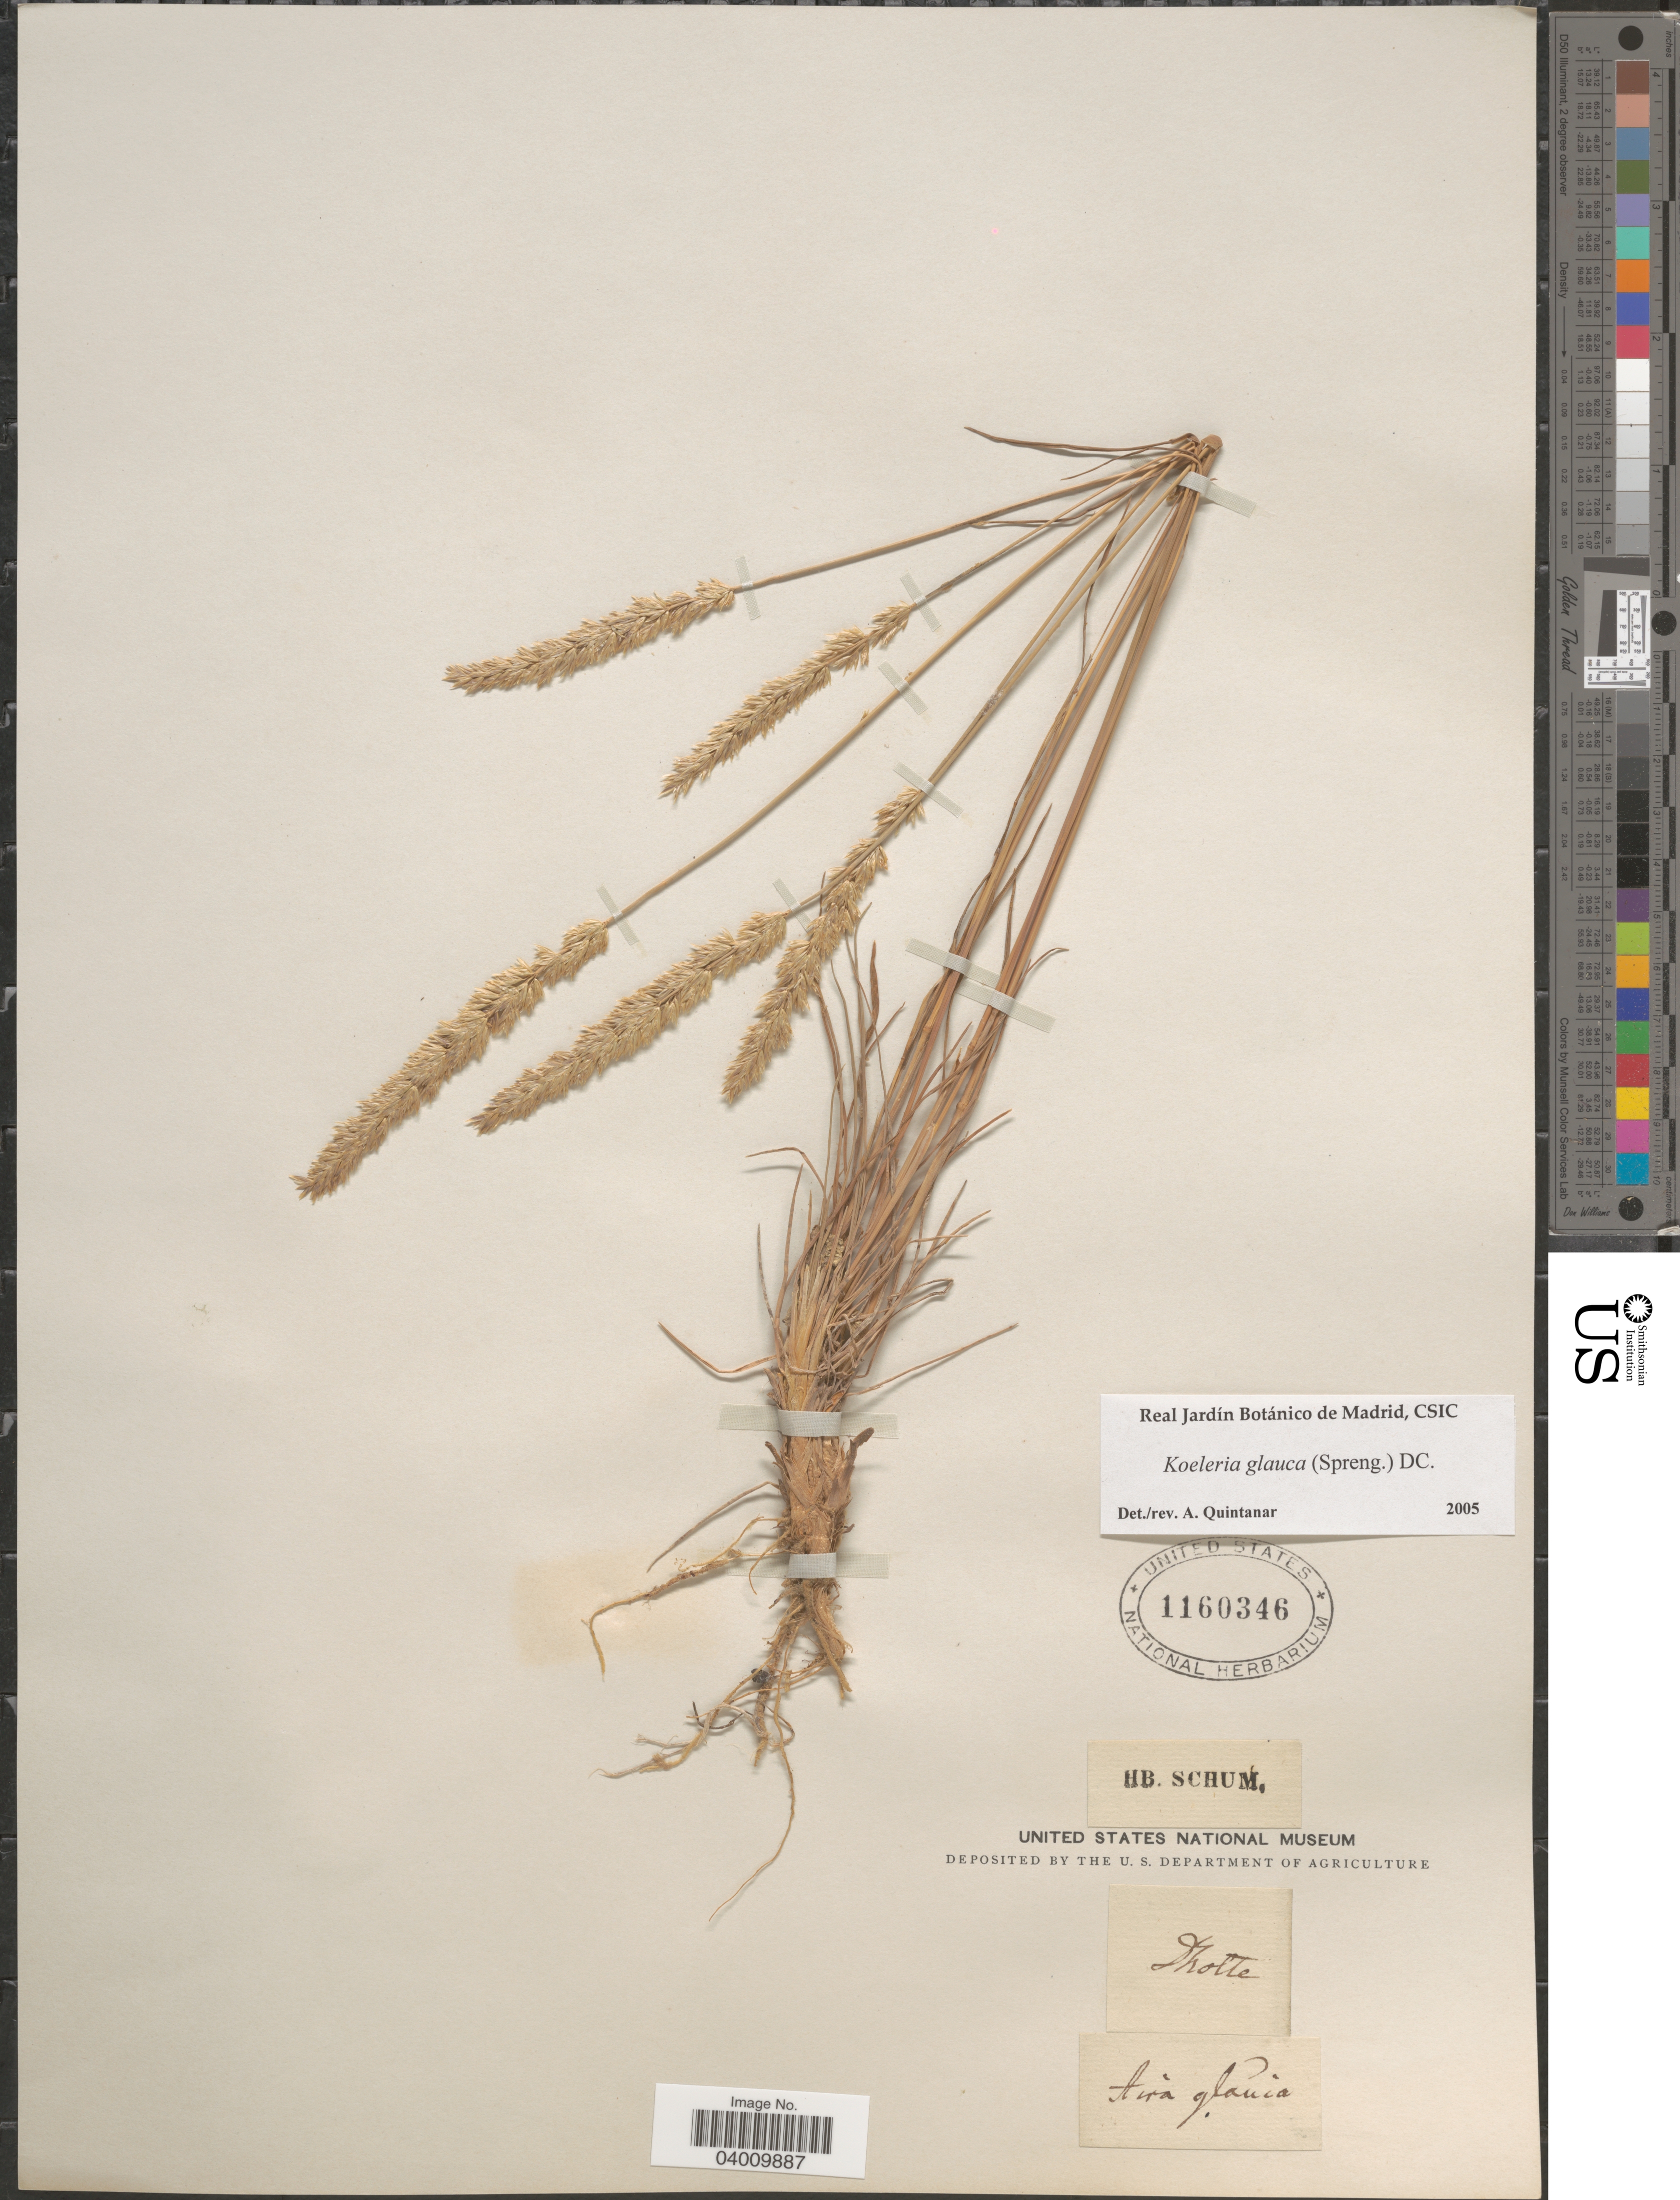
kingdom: Plantae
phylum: Tracheophyta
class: Liliopsida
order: Poales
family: Poaceae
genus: Koeleria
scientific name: Koeleria glauca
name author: (Spreng.) DC.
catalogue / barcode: US 1160346